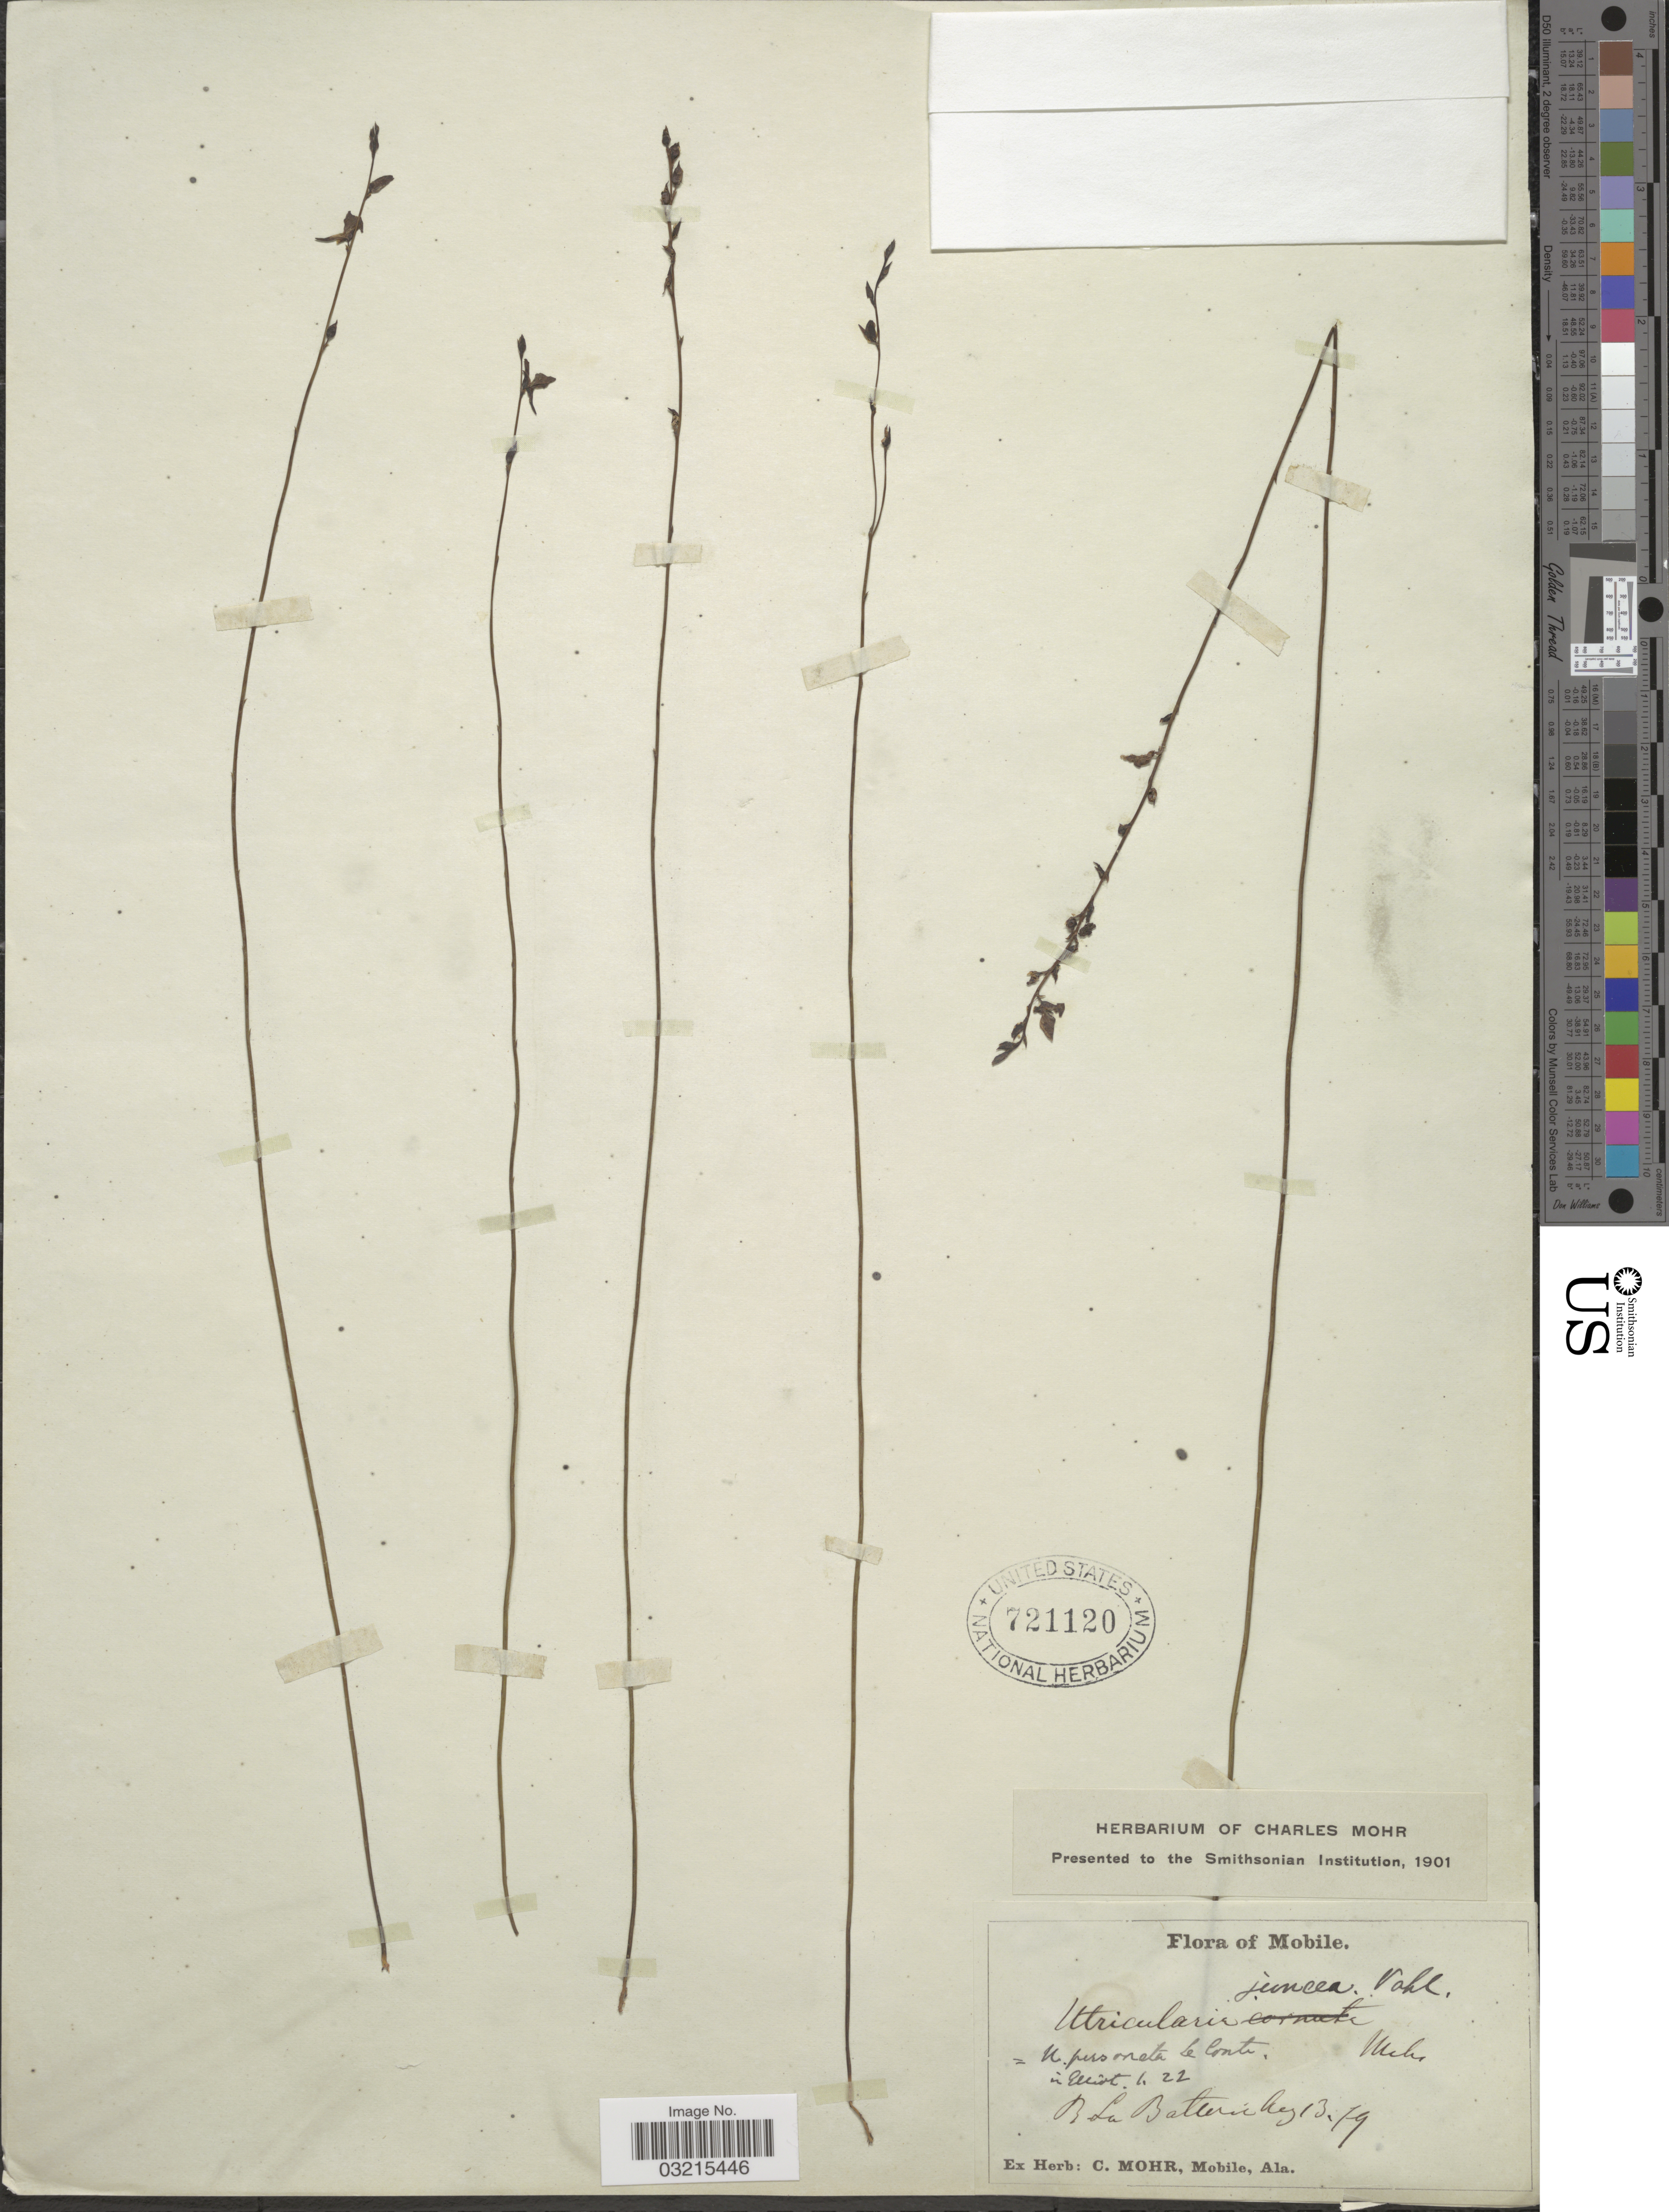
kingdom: Plantae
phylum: Tracheophyta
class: Magnoliopsida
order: Lamiales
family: Lentibulariaceae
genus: Utricularia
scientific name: Utricularia juncea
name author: Vahl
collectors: ex herb. C. Mohr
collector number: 1379?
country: United States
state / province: Alabama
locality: Mobile. B. La Batre.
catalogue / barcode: US 721120